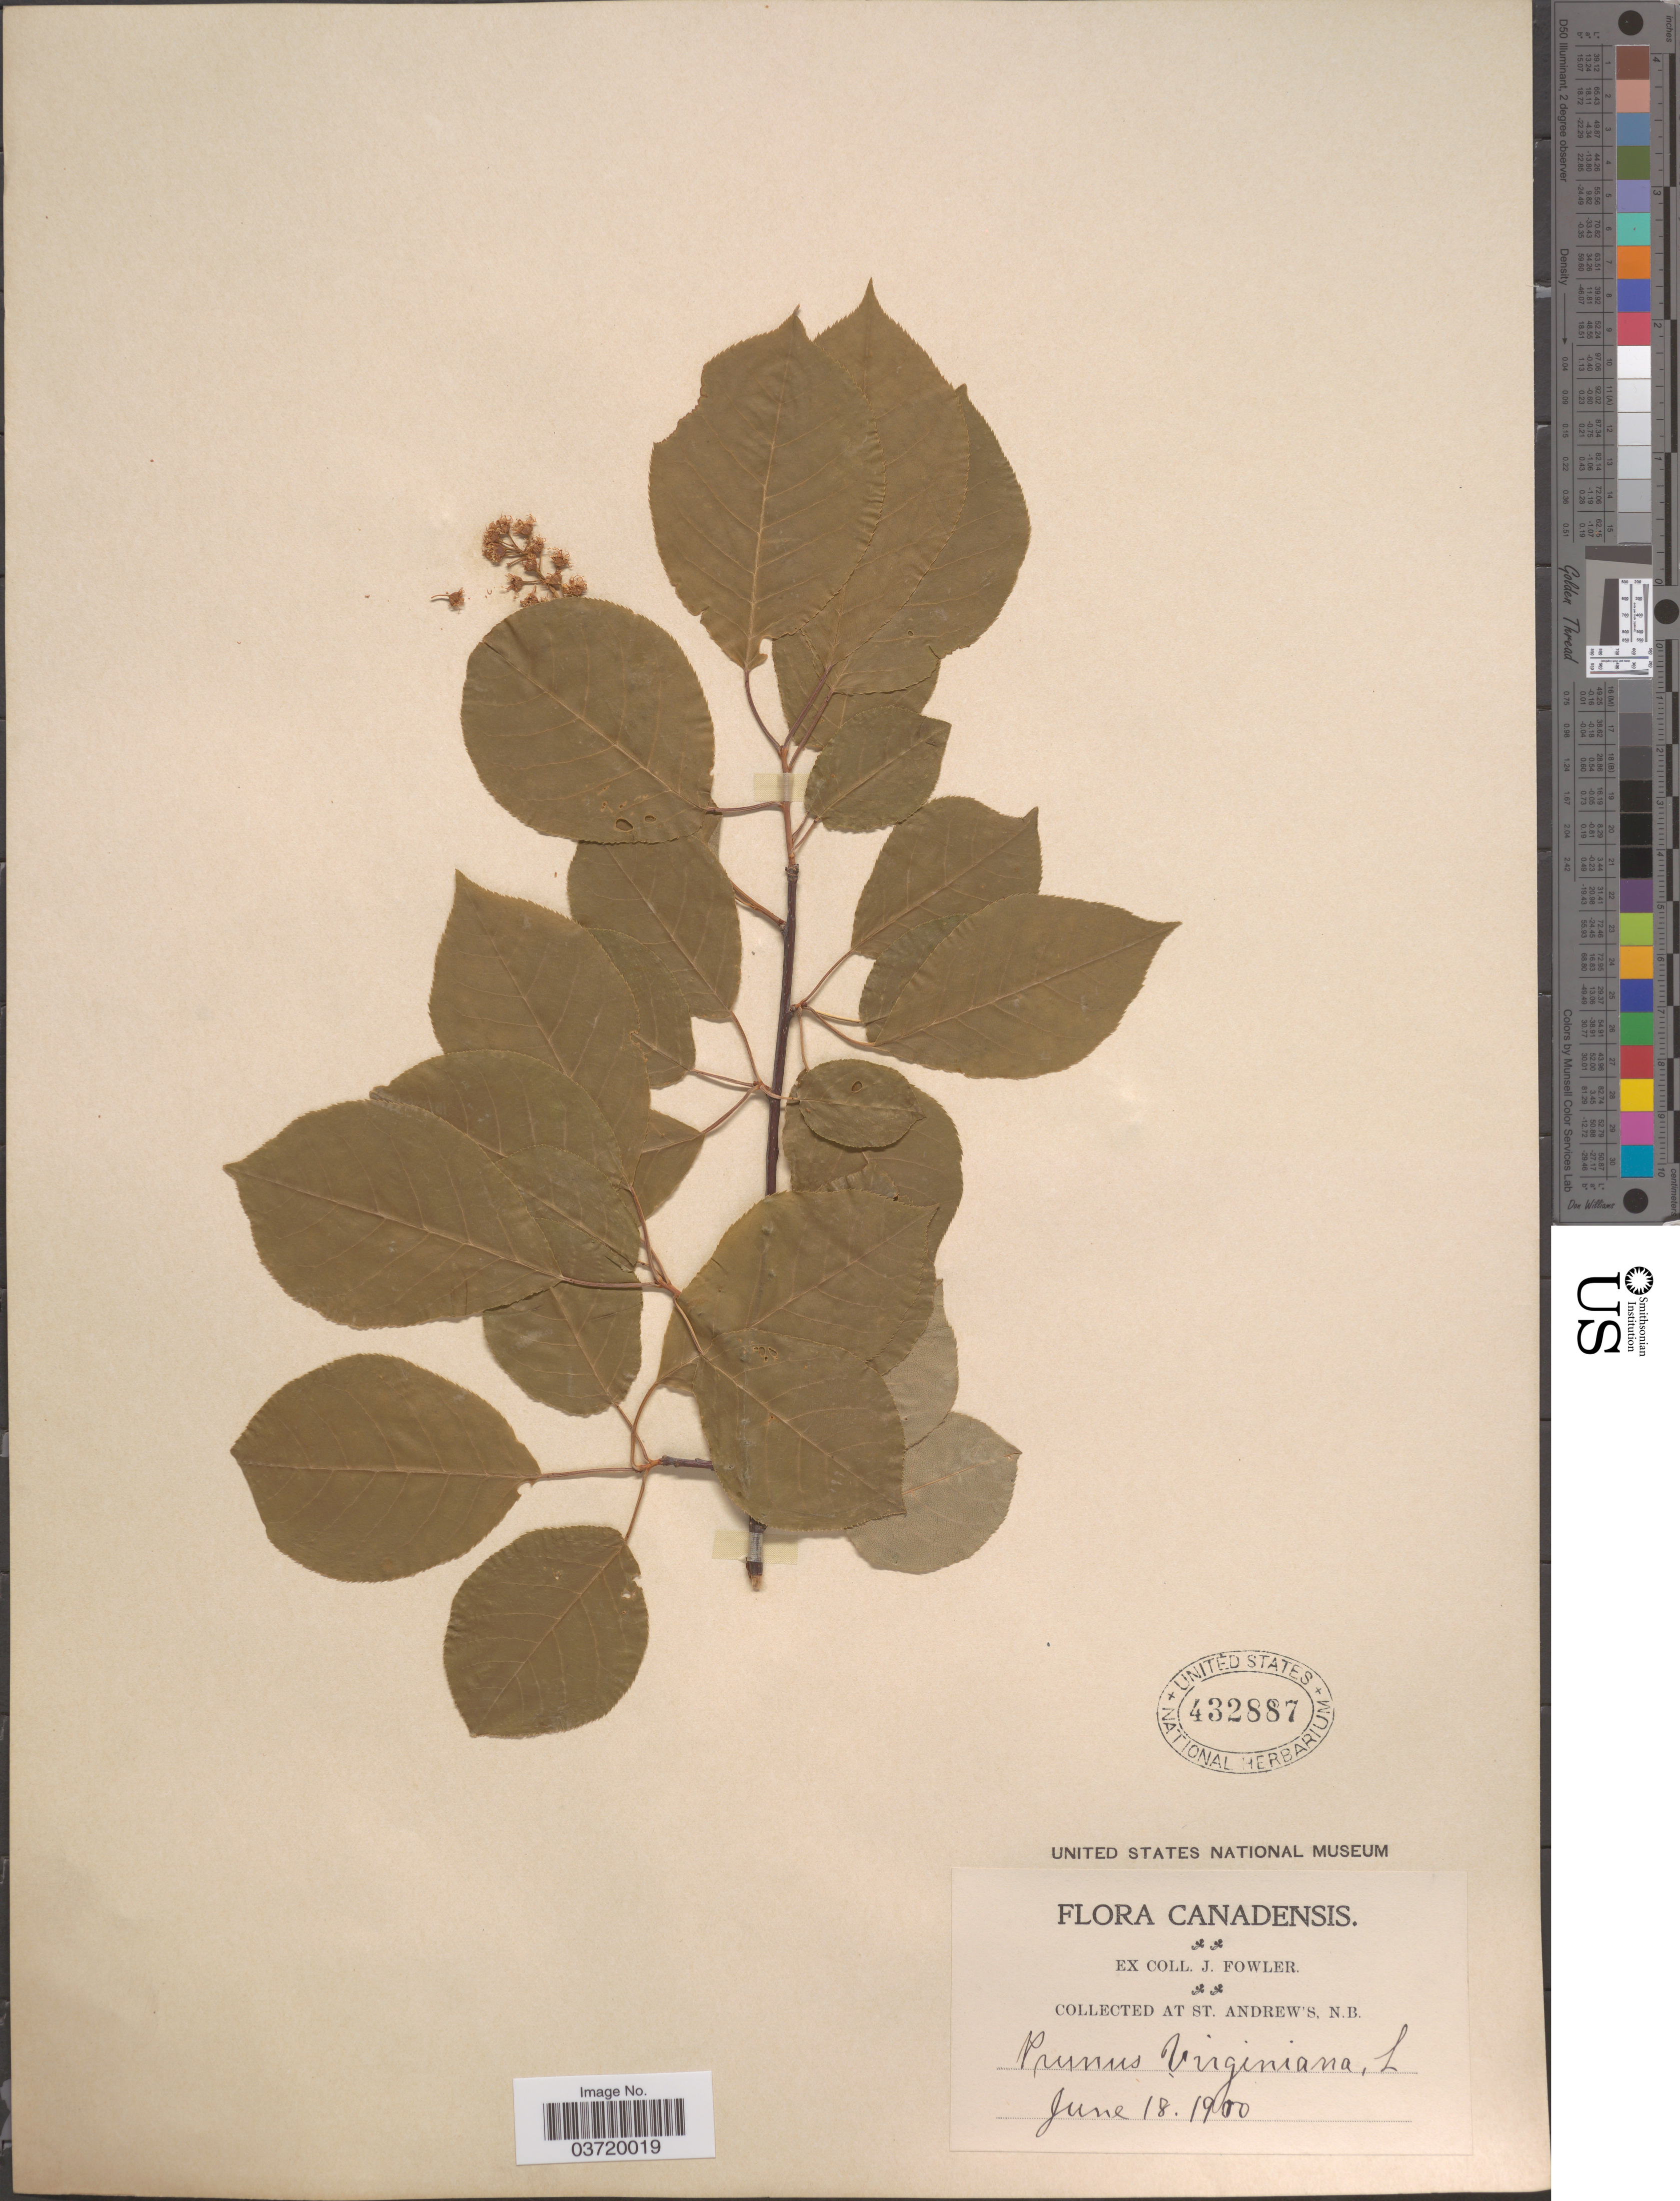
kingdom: Plantae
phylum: Tracheophyta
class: Magnoliopsida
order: Rosales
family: Rosaceae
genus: Prunus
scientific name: Prunus virginiana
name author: L.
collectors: J. Fowler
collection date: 1900-06-18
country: Canada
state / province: New Brunswick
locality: At St. Andrew's.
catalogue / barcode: US 432887